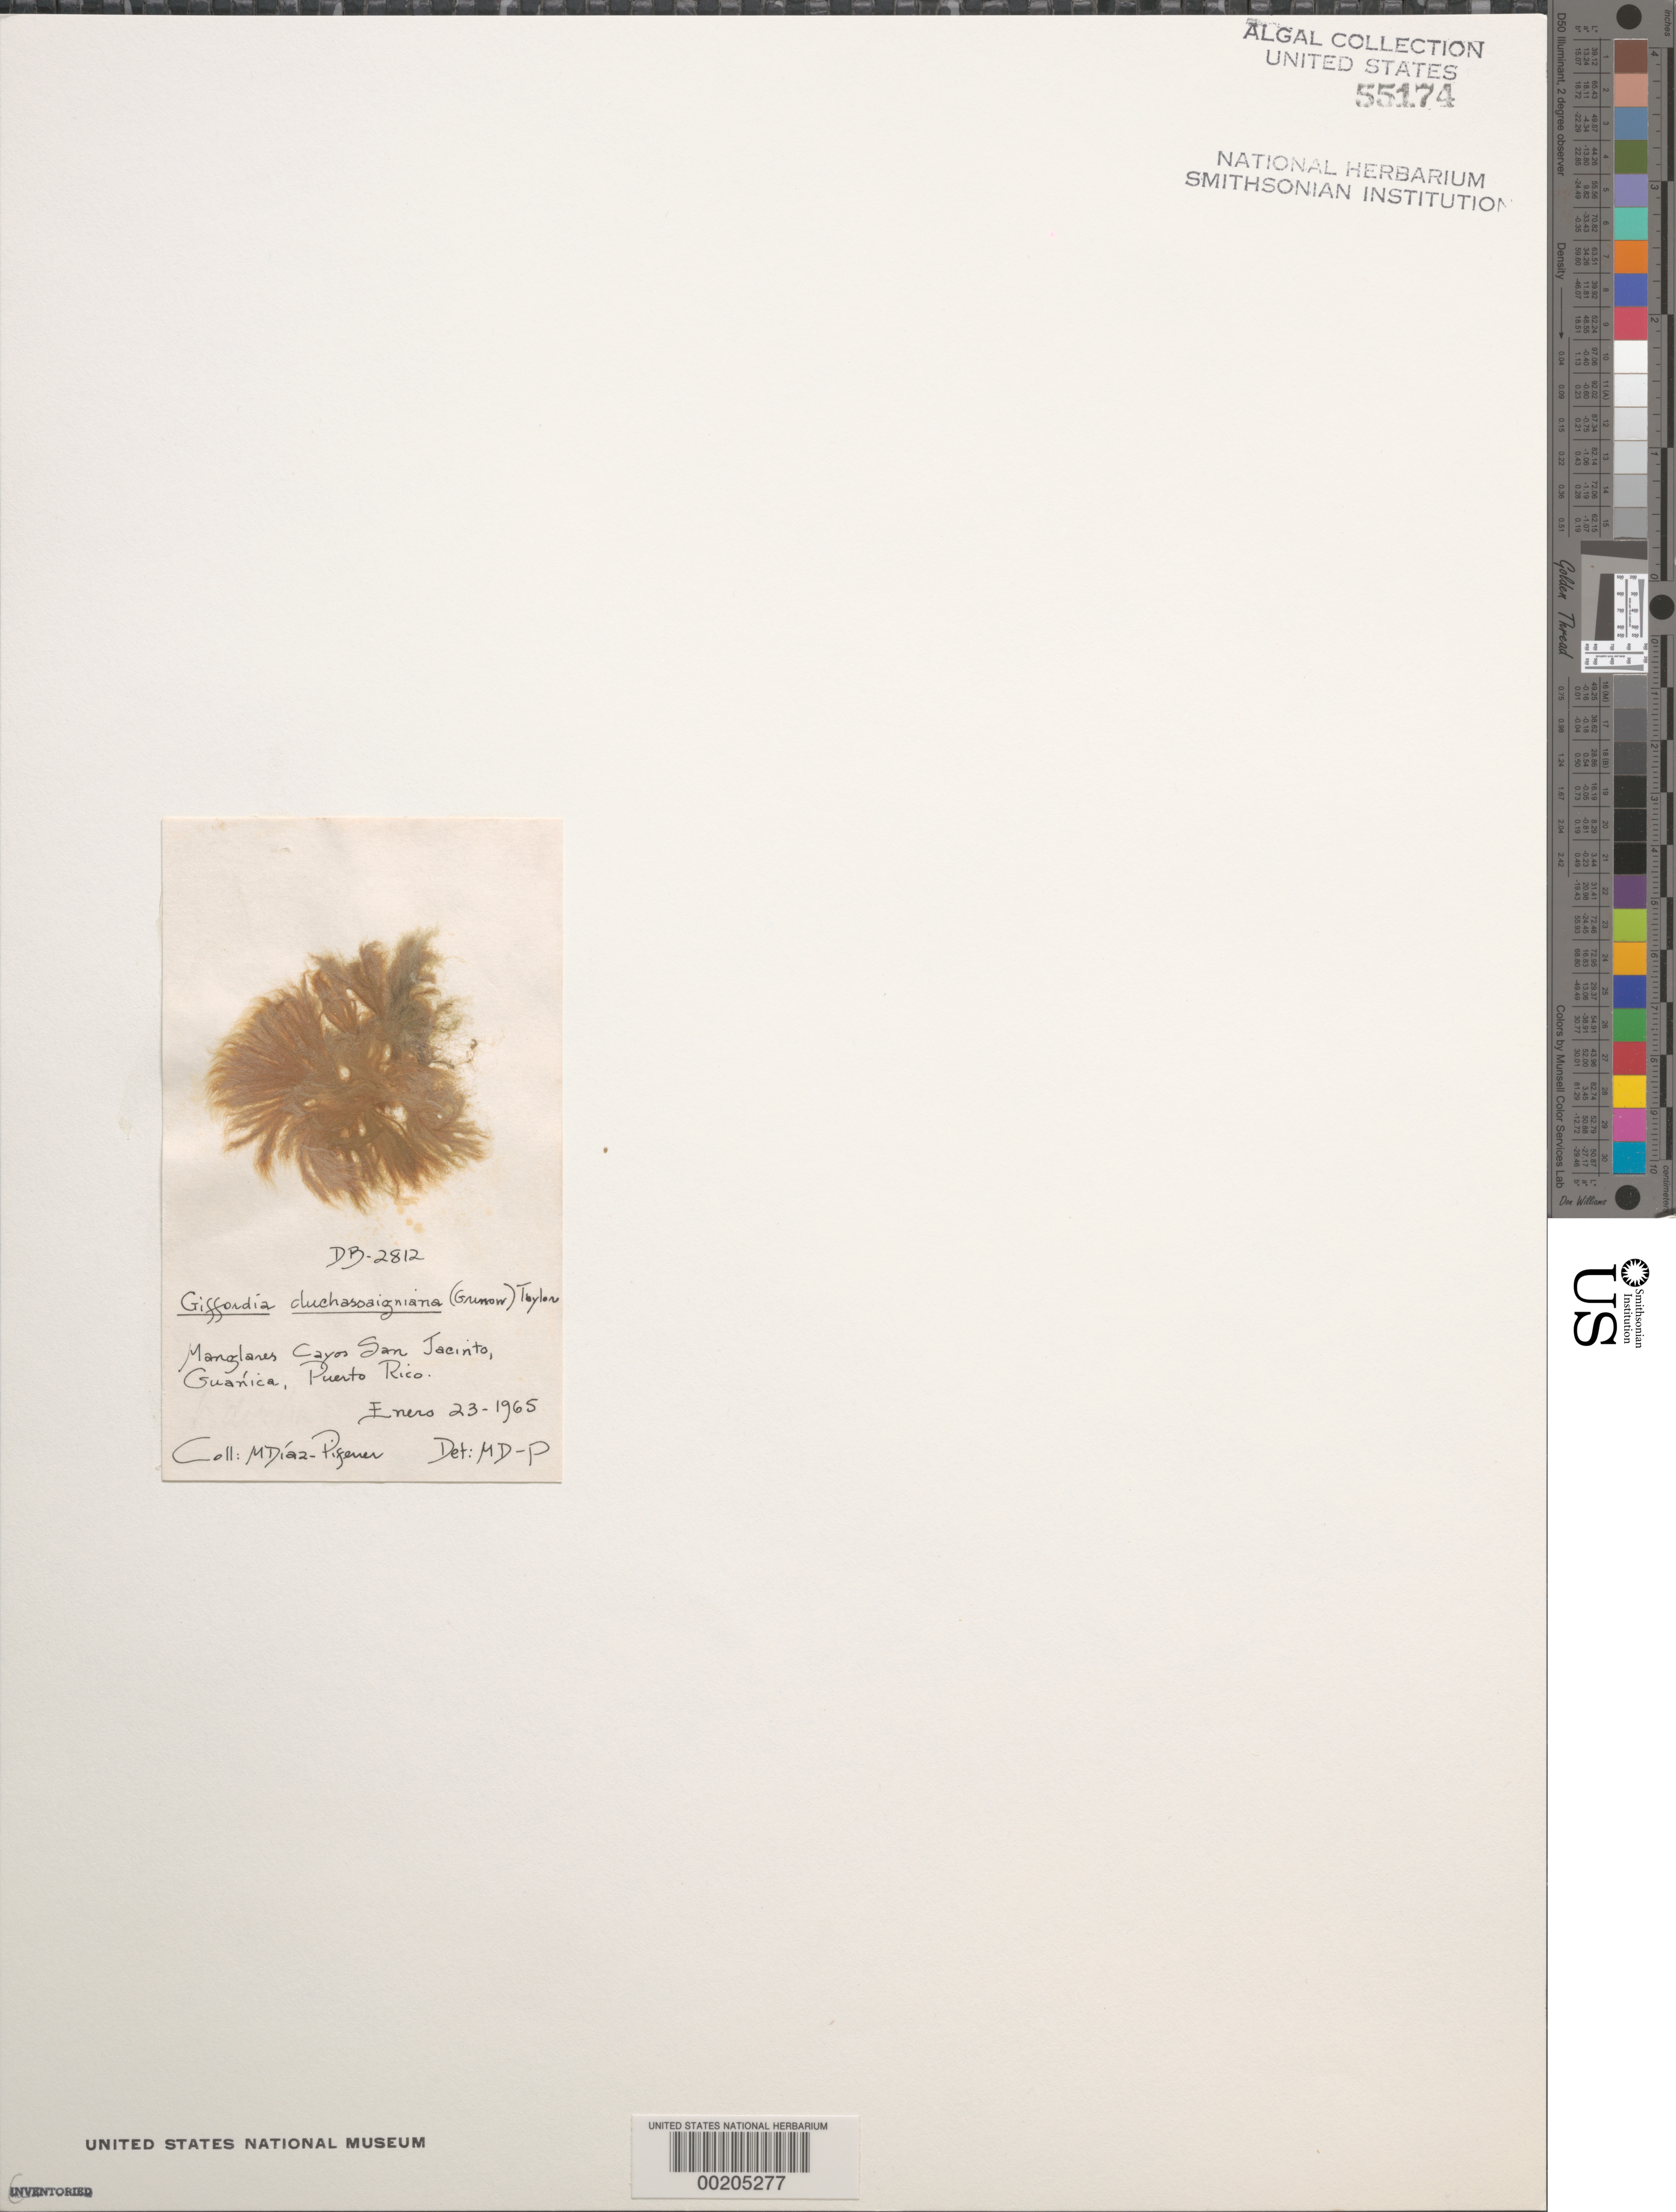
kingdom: Chromista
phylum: Ochrophyta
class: Phaeophyceae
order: Ectocarpales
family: Acinetosporaceae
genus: Giffordia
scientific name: Giffordia duchassaingiana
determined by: Diaz-Piferrer, M.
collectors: M. Diaz-Piferrer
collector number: Db-2812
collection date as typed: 23 Jan 1965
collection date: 1965-01-23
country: Puerto Rico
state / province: Guanica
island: Cayos de San Jacinto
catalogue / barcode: US 55174